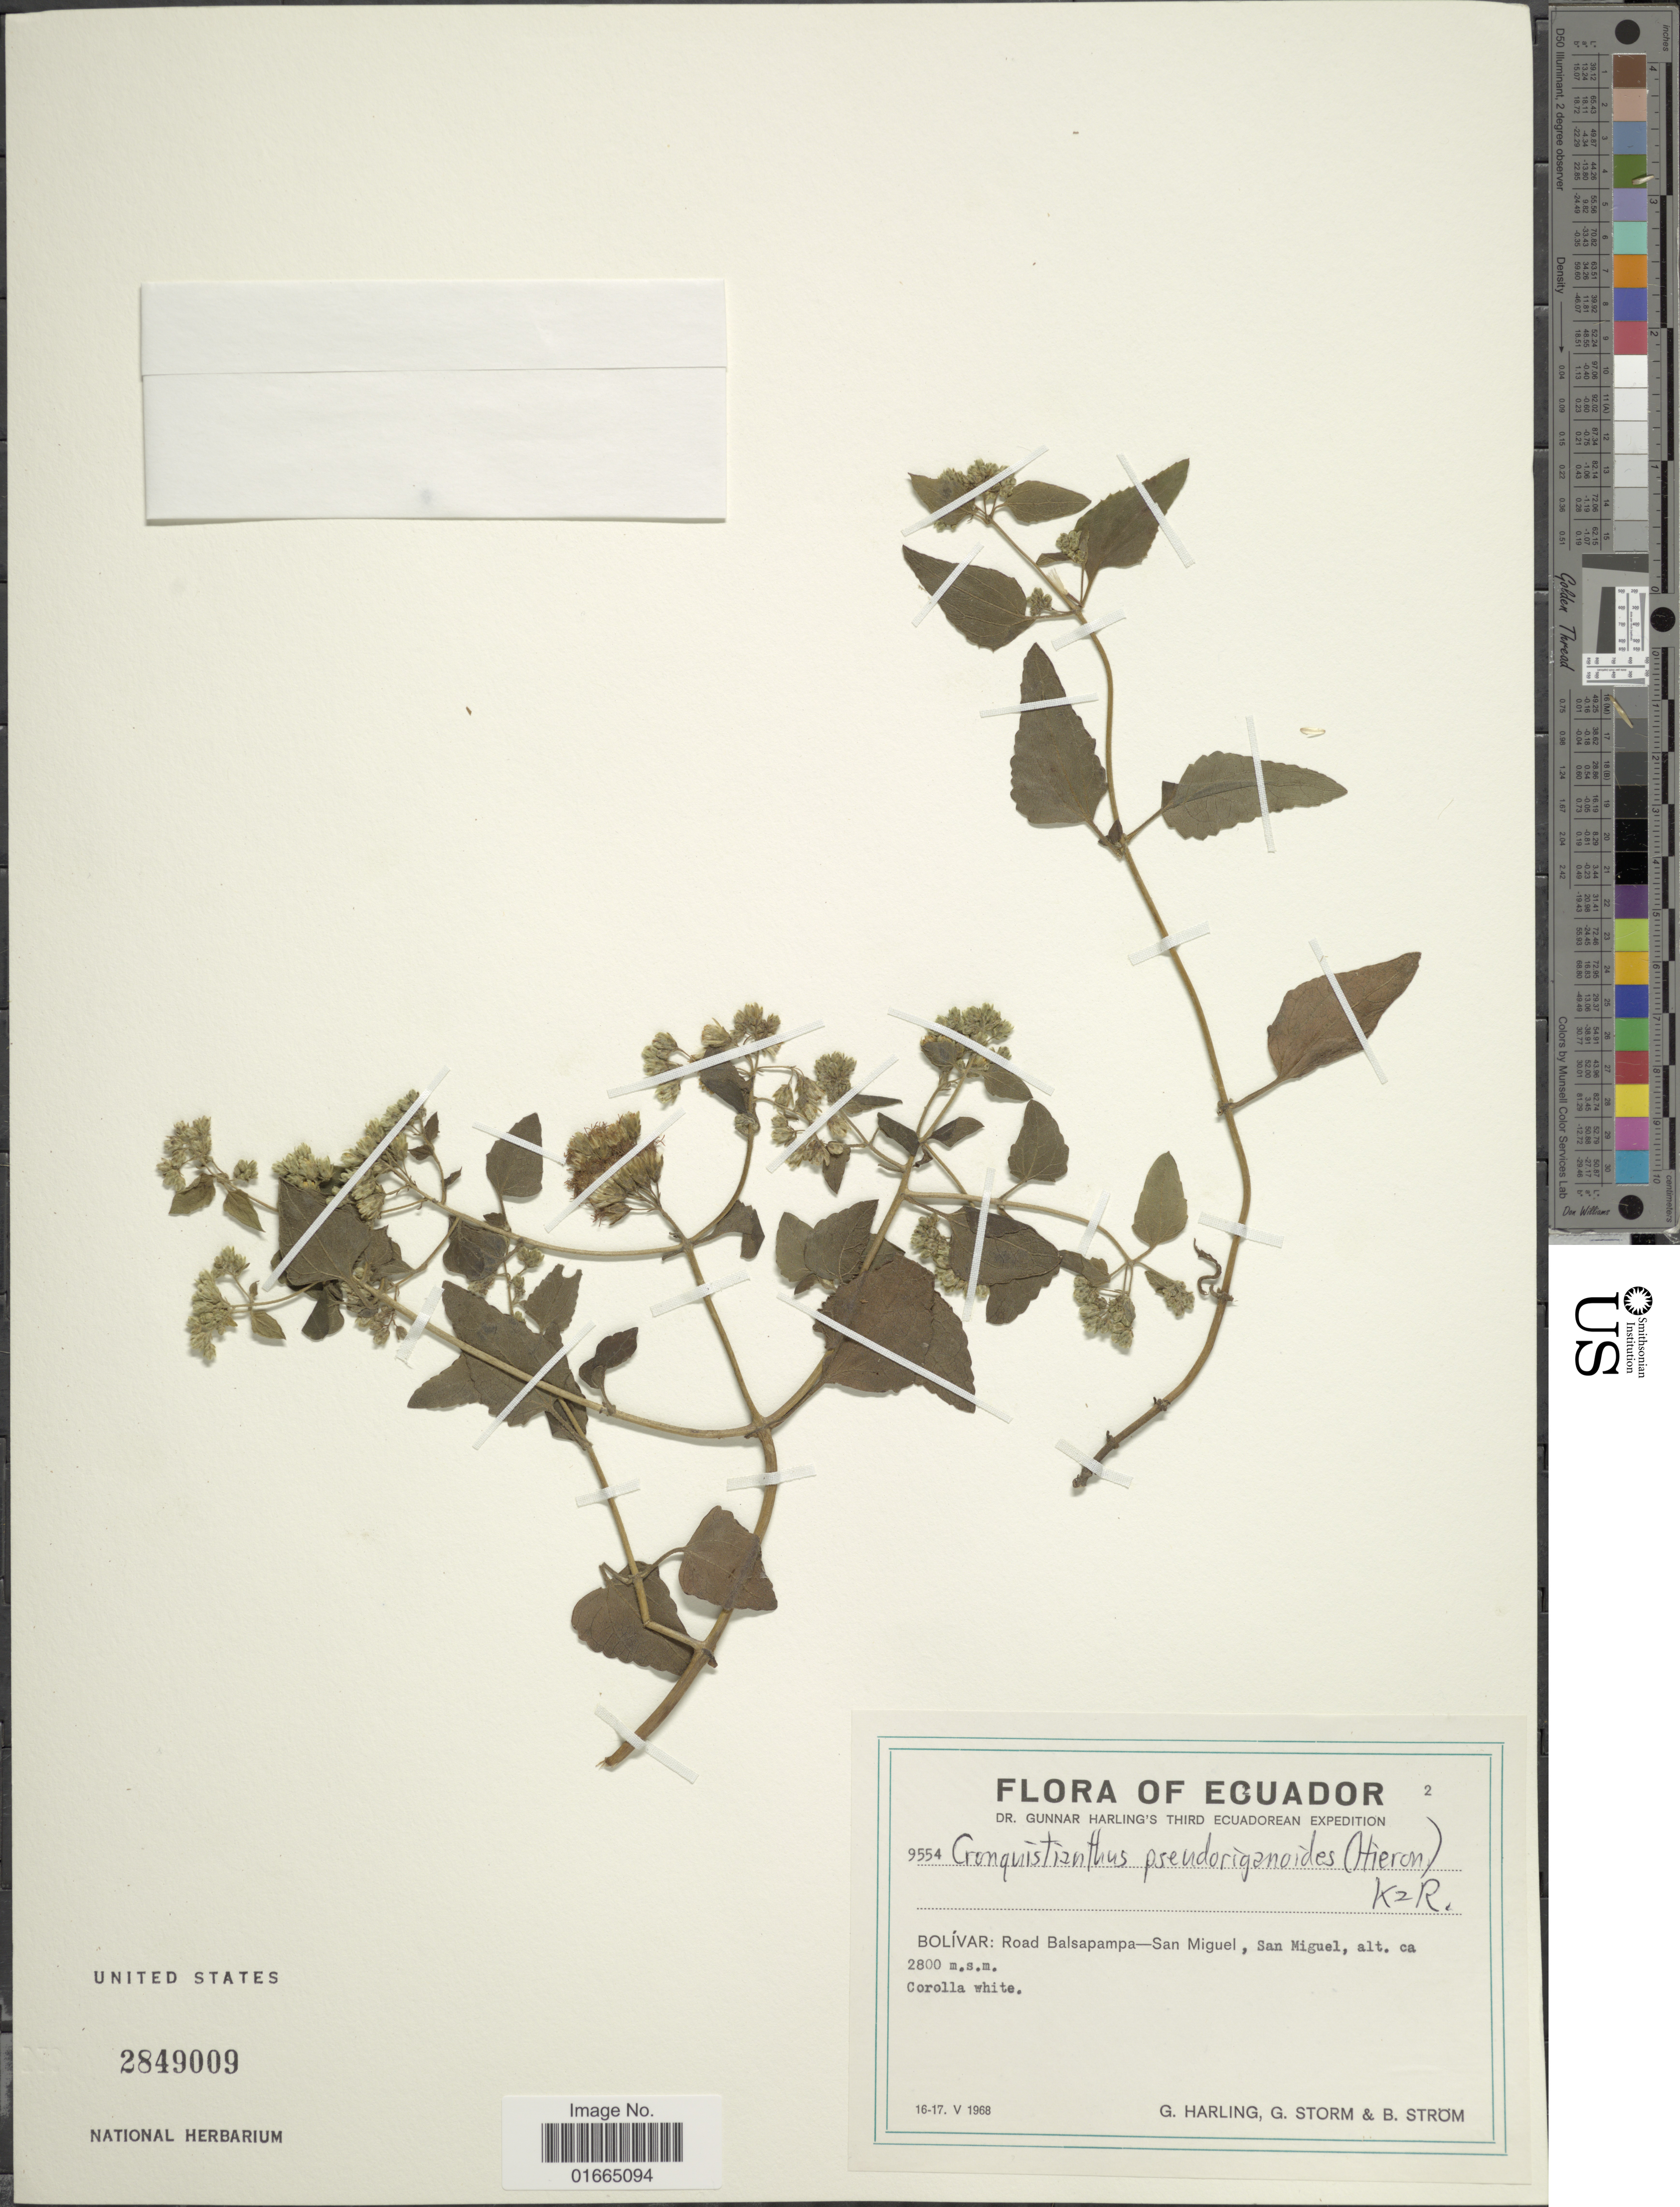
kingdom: Plantae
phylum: Tracheophyta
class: Magnoliopsida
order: Asterales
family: Asteraceae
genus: Cronquistianthus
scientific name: Cronquistianthus pseudoriganoides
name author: (Hieron.) R.M. King & H. Rob.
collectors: G. Harling, G. Storm & B. Ström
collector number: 9554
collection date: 1968-05-16/1968-05-17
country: Ecuador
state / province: Bolívar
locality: Bolívar: Road Balsapampa - San Miguel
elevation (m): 2800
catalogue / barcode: US 2849009